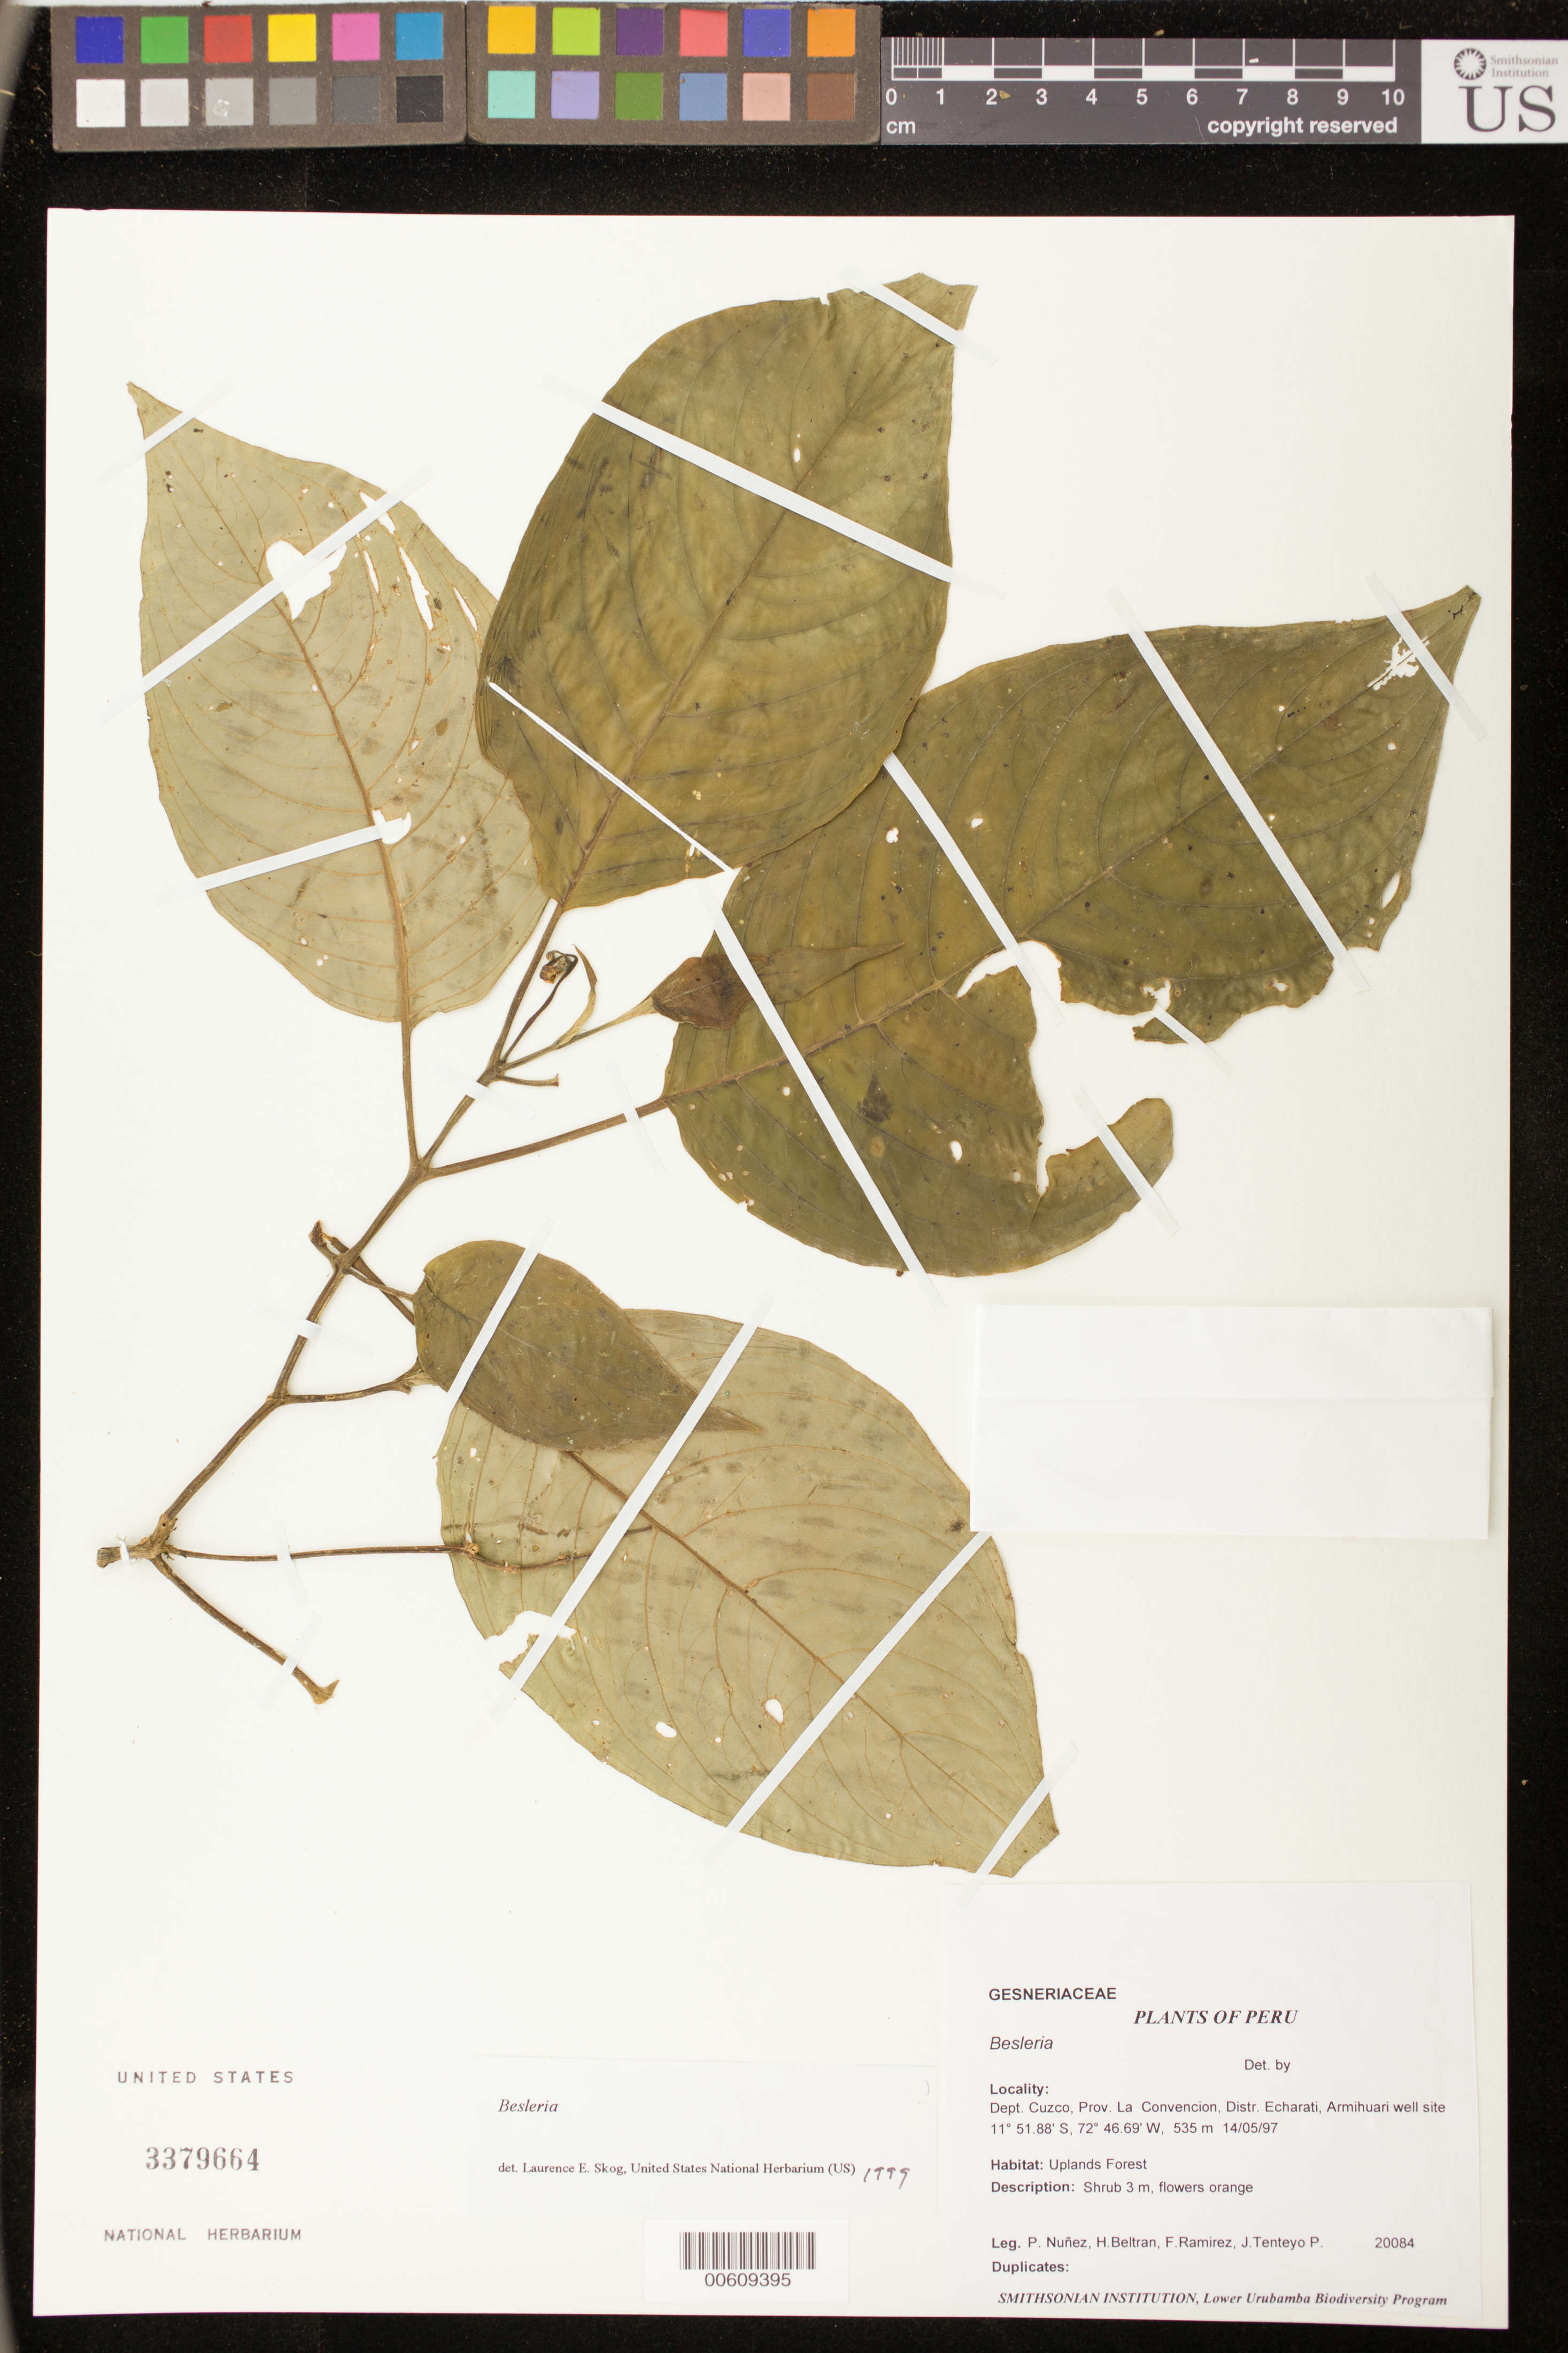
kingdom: Plantae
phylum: Tracheophyta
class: Magnoliopsida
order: Lamiales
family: Gesneriaceae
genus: Besleria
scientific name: Besleria sp.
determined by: Skog, Laurence E.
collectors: P. Núñez V., H. Beltran, F. Ramirez & J. Tenteyo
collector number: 20084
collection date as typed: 14 May 1997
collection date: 1997-05-14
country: Peru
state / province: Cusco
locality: Prov. La Convencion, Distr. Echarati, Armihuari well site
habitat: Uplands forest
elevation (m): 535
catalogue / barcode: US 3379664